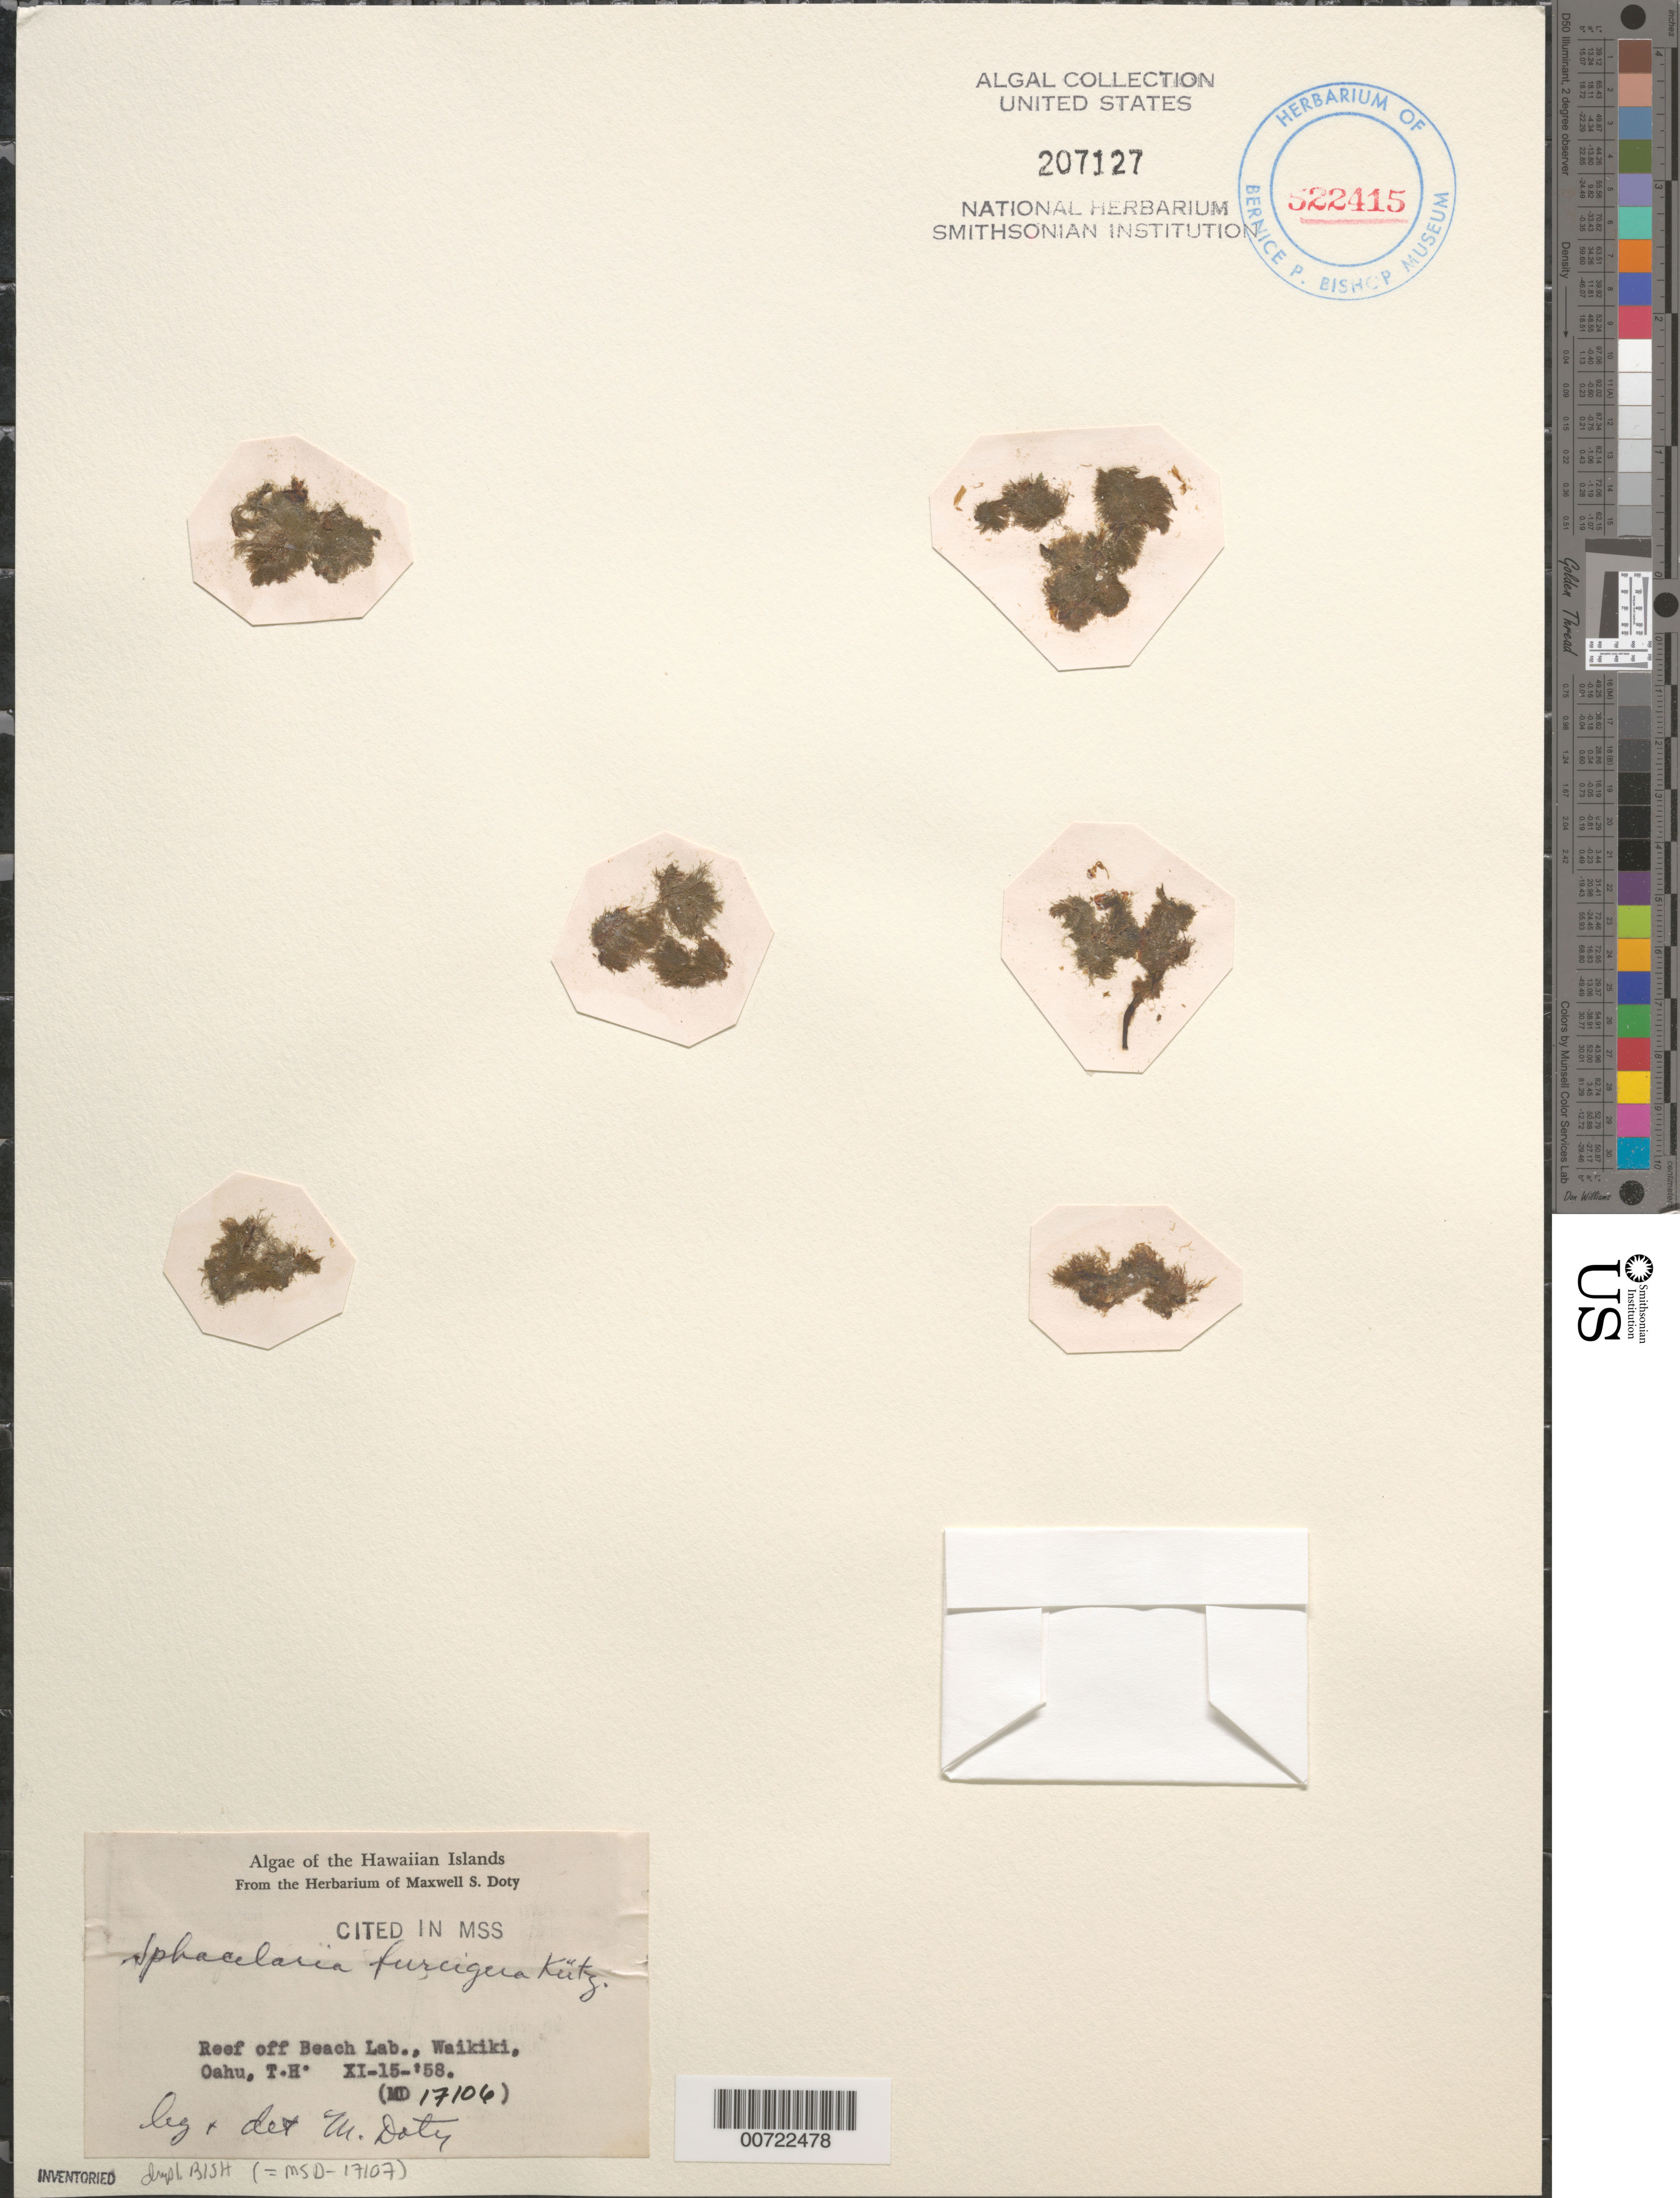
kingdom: Chromista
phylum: Ochrophyta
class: Phaeophyceae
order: Sphacelariales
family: Sphacelariaceae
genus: Sphacelaria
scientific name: Sphacelaria rigidula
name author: Kütz.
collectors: M. S. Doty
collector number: MSD 17106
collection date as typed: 15 Nov 1958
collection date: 1958-11-15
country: United States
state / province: Hawaii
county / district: Honolulu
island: Oahu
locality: Waikiki, beach off Beach Laboratory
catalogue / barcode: US 207127